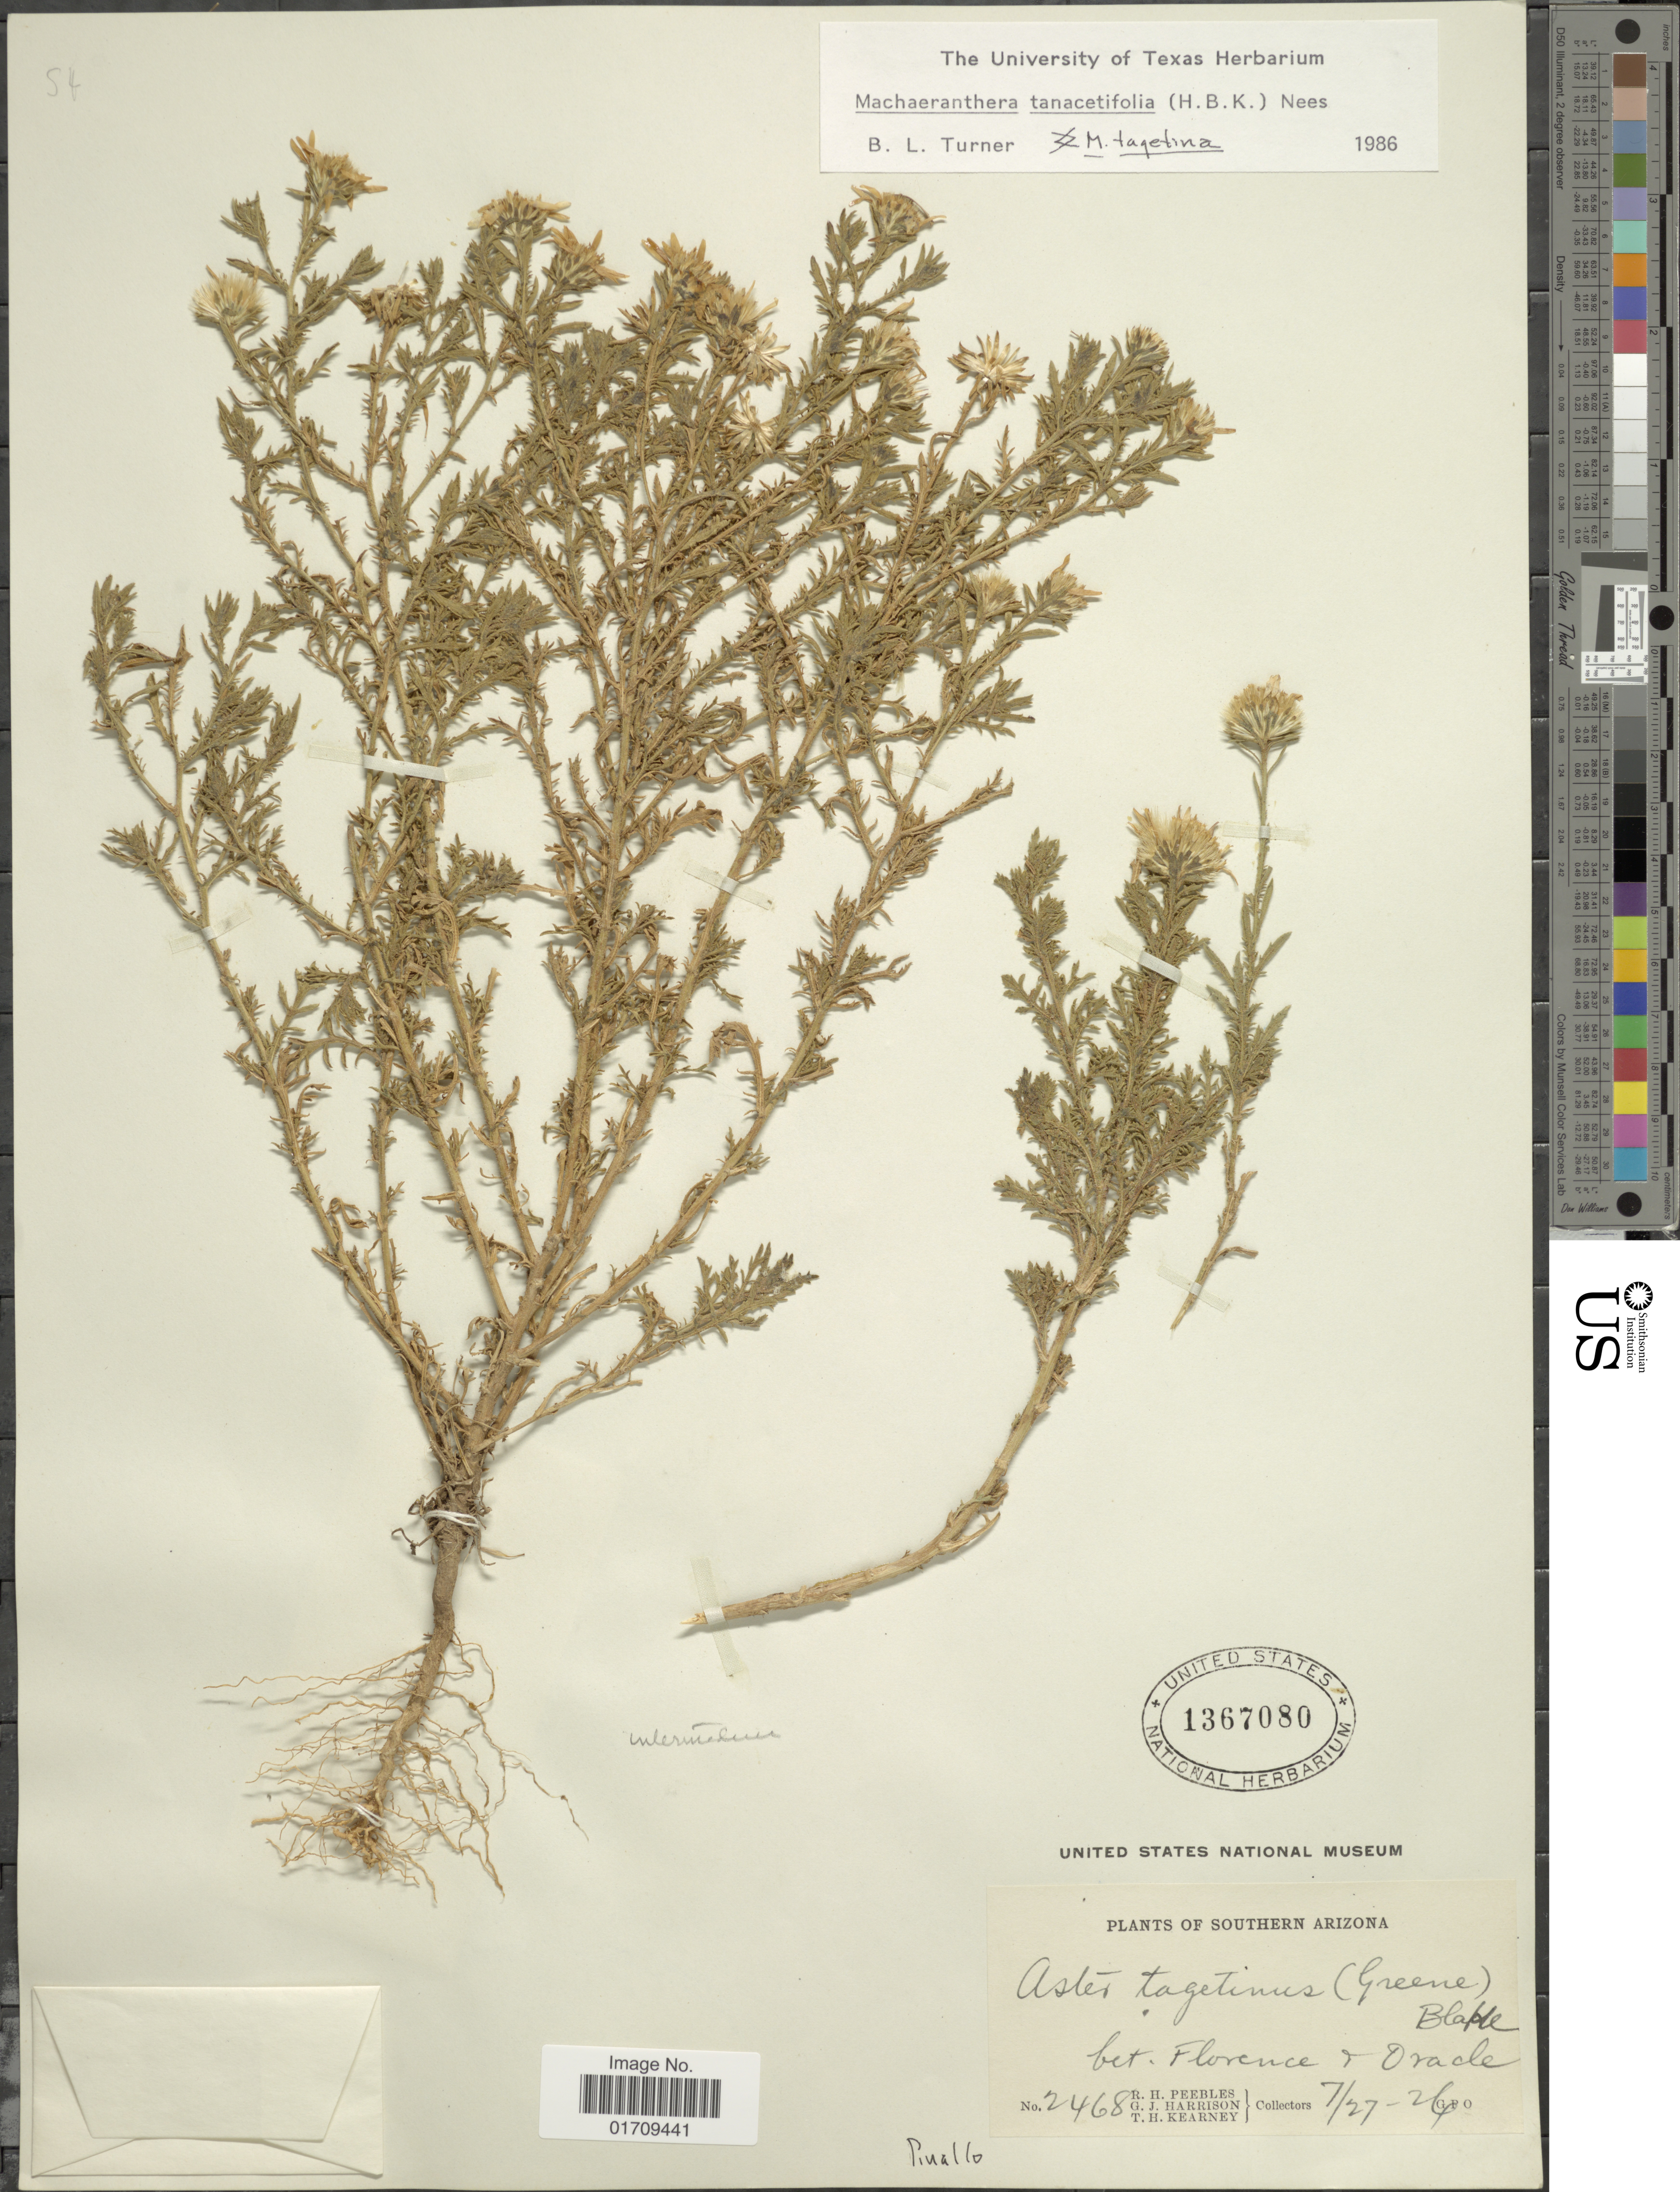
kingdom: Plantae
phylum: Tracheophyta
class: Magnoliopsida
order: Asterales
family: Asteraceae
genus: Machaeranthera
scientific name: Machaeranthera tanacetifolia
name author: (Kunth) Nees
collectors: R. H. Peebles, G. J. Harrison & T. H. Kearney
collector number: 2468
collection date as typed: Transcribed d/m/y: 27/7/26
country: United States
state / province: Arizona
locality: Southern Arizona, bet. Florence + Oracle, Pinal Co.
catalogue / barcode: US 1367080